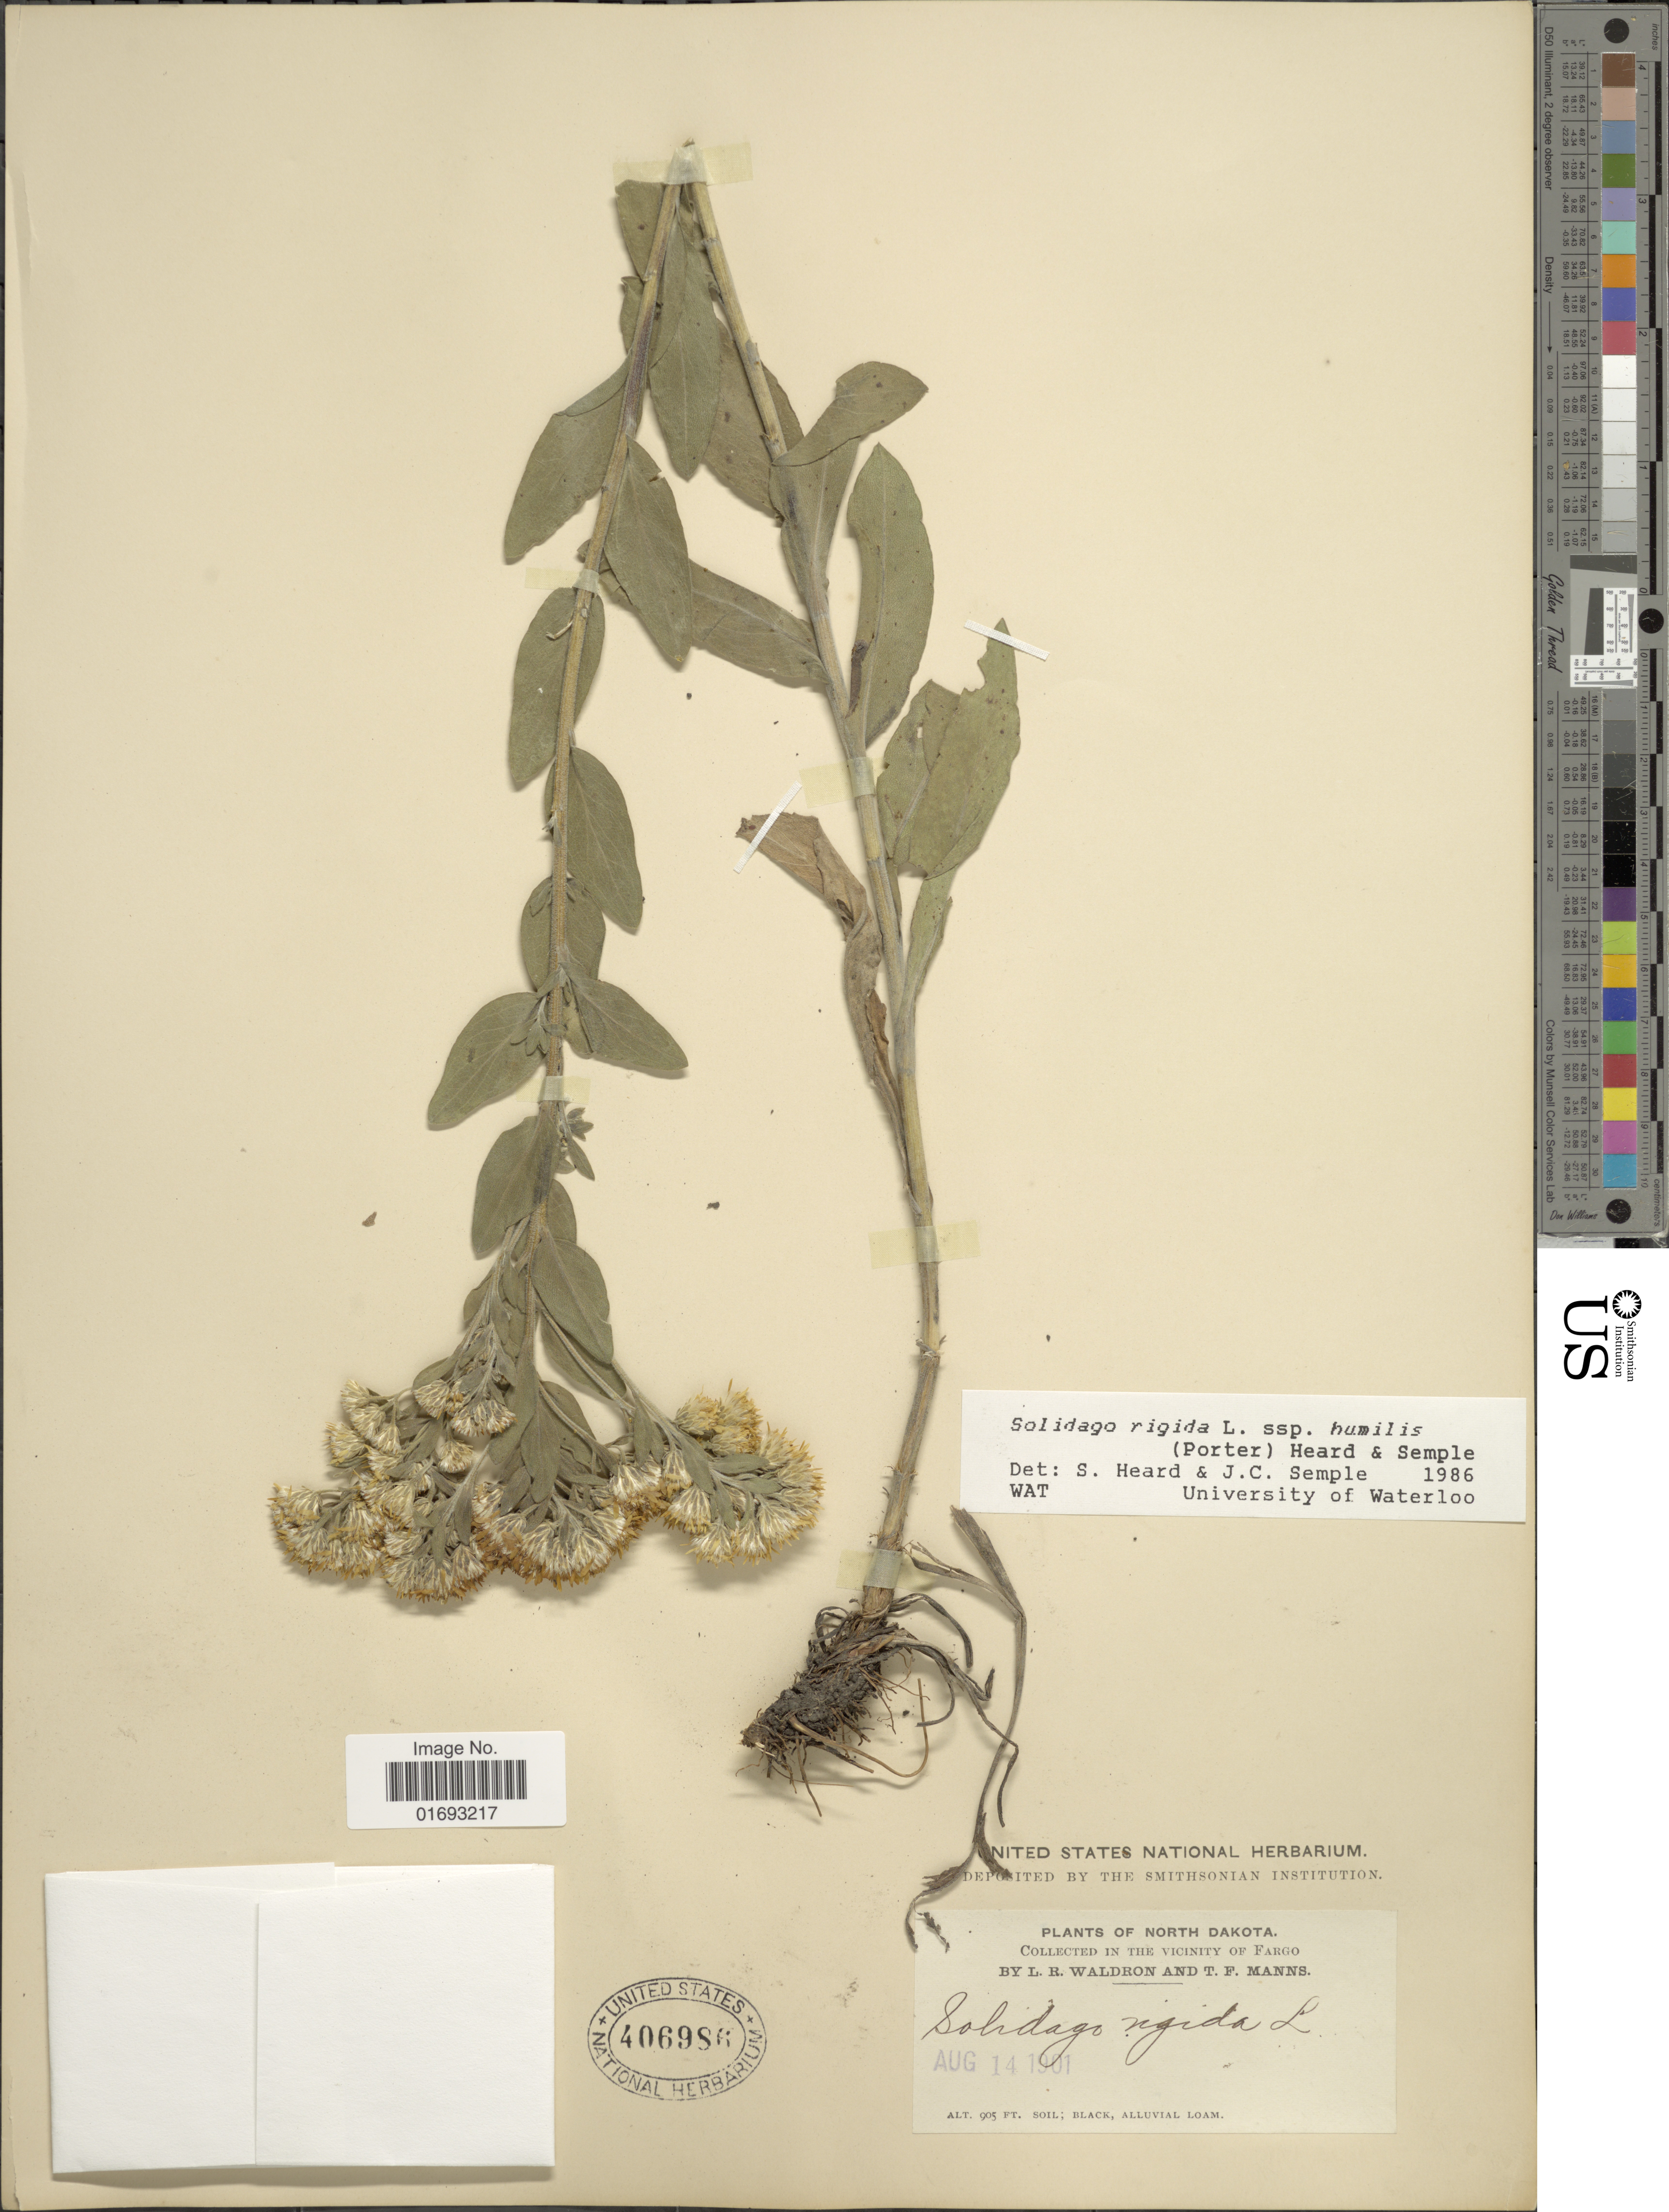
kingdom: Plantae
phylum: Tracheophyta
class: Magnoliopsida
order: Asterales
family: Asteraceae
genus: Oligoneuron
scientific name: Oligoneuron rigidum var. humile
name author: (Porter) G.L. Nesom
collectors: L. Waldron & T. Manns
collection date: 1901-08-14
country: United States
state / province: North Dakota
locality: Vicinity of Fargo, Soil; Black; Alluvial Loam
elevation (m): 276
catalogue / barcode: US 406986